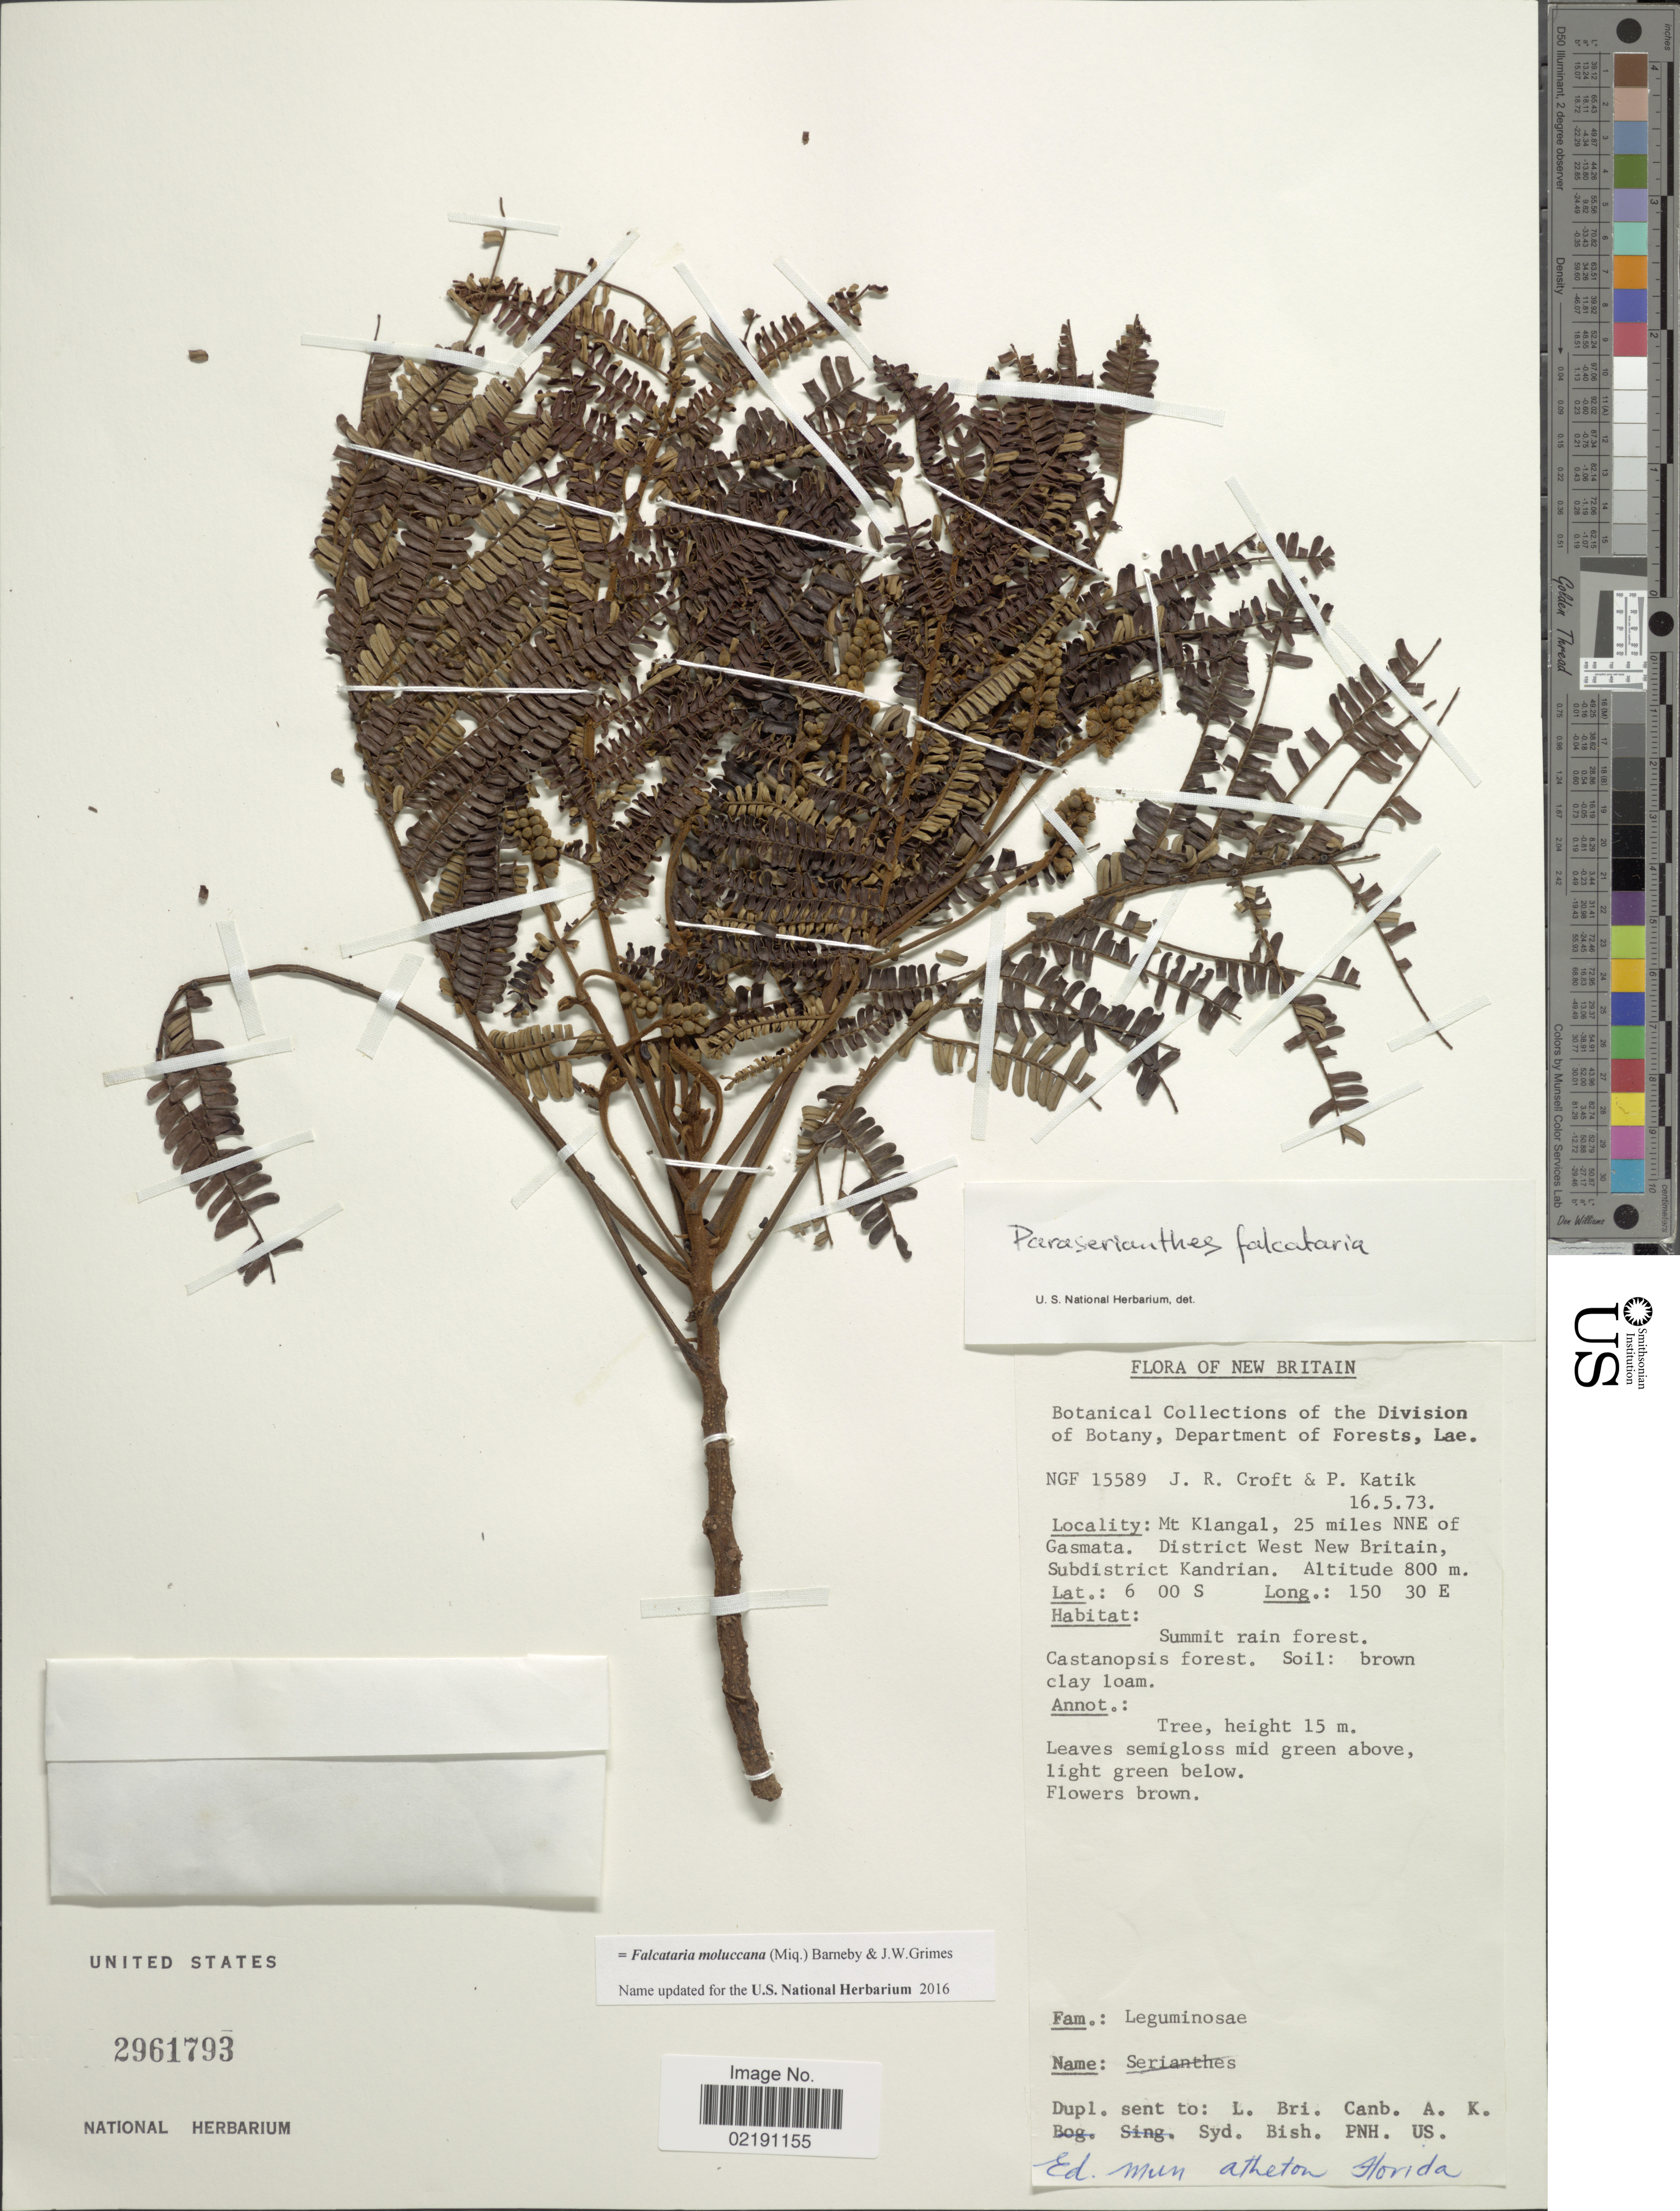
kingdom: Plantae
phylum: Tracheophyta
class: Magnoliopsida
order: Fabales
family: Fabaceae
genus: Falcataria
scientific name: Falcataria moluccana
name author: (Miq.) Barneby & Grimes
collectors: J. R. Croft & P. Katik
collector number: NGF15589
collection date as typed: Transcribed d/m/y: 16/5/73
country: Papua New Guinea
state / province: West New Britain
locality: New Britain. Mt Klangal, 25 miles NNE of Gasmata. District West New Britain, Subdistrict Kandrian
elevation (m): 800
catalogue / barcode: US 2961793